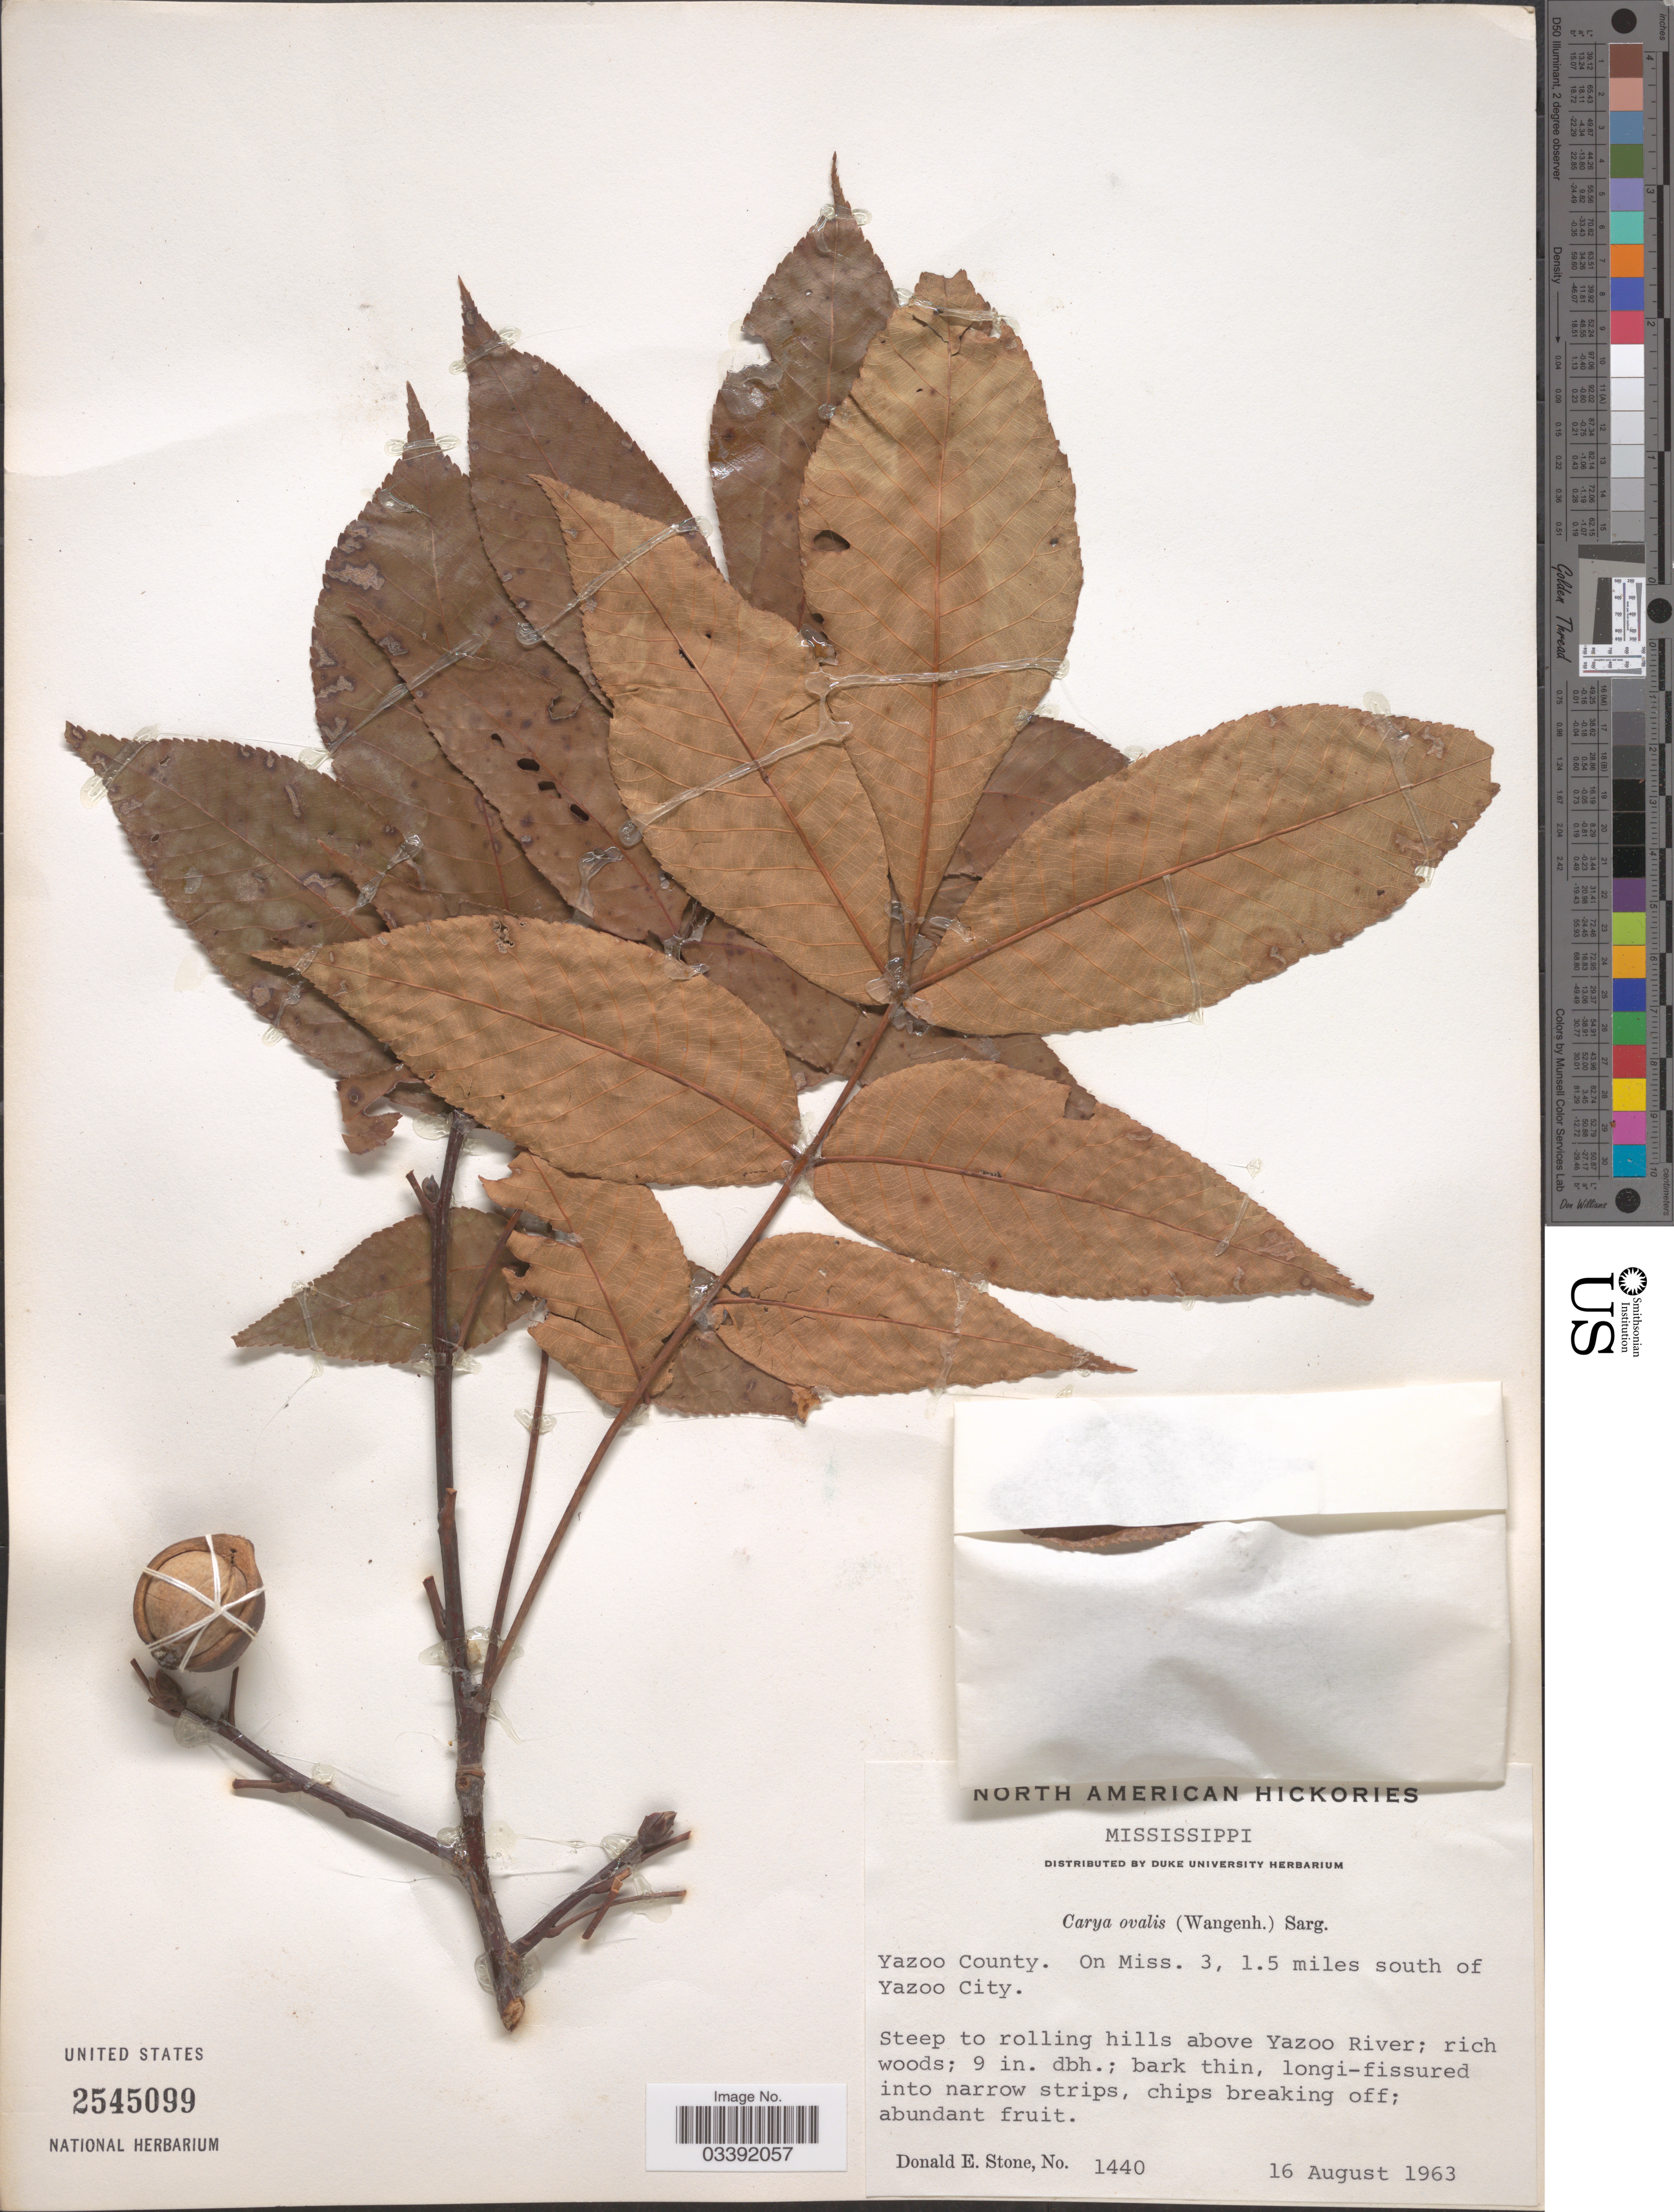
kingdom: Plantae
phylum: Tracheophyta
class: Magnoliopsida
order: Fagales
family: Juglandaceae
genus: Carya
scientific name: Carya ovalis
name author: (Wangenh.) Sarg.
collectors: D. Stone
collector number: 1440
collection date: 1963-08-16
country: United States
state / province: Mississippi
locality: Yazoo County. On Miss. 3, 1.5 miles south of Yazoo City. Steep to rolling hills above Yazoo River.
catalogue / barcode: US 2545099